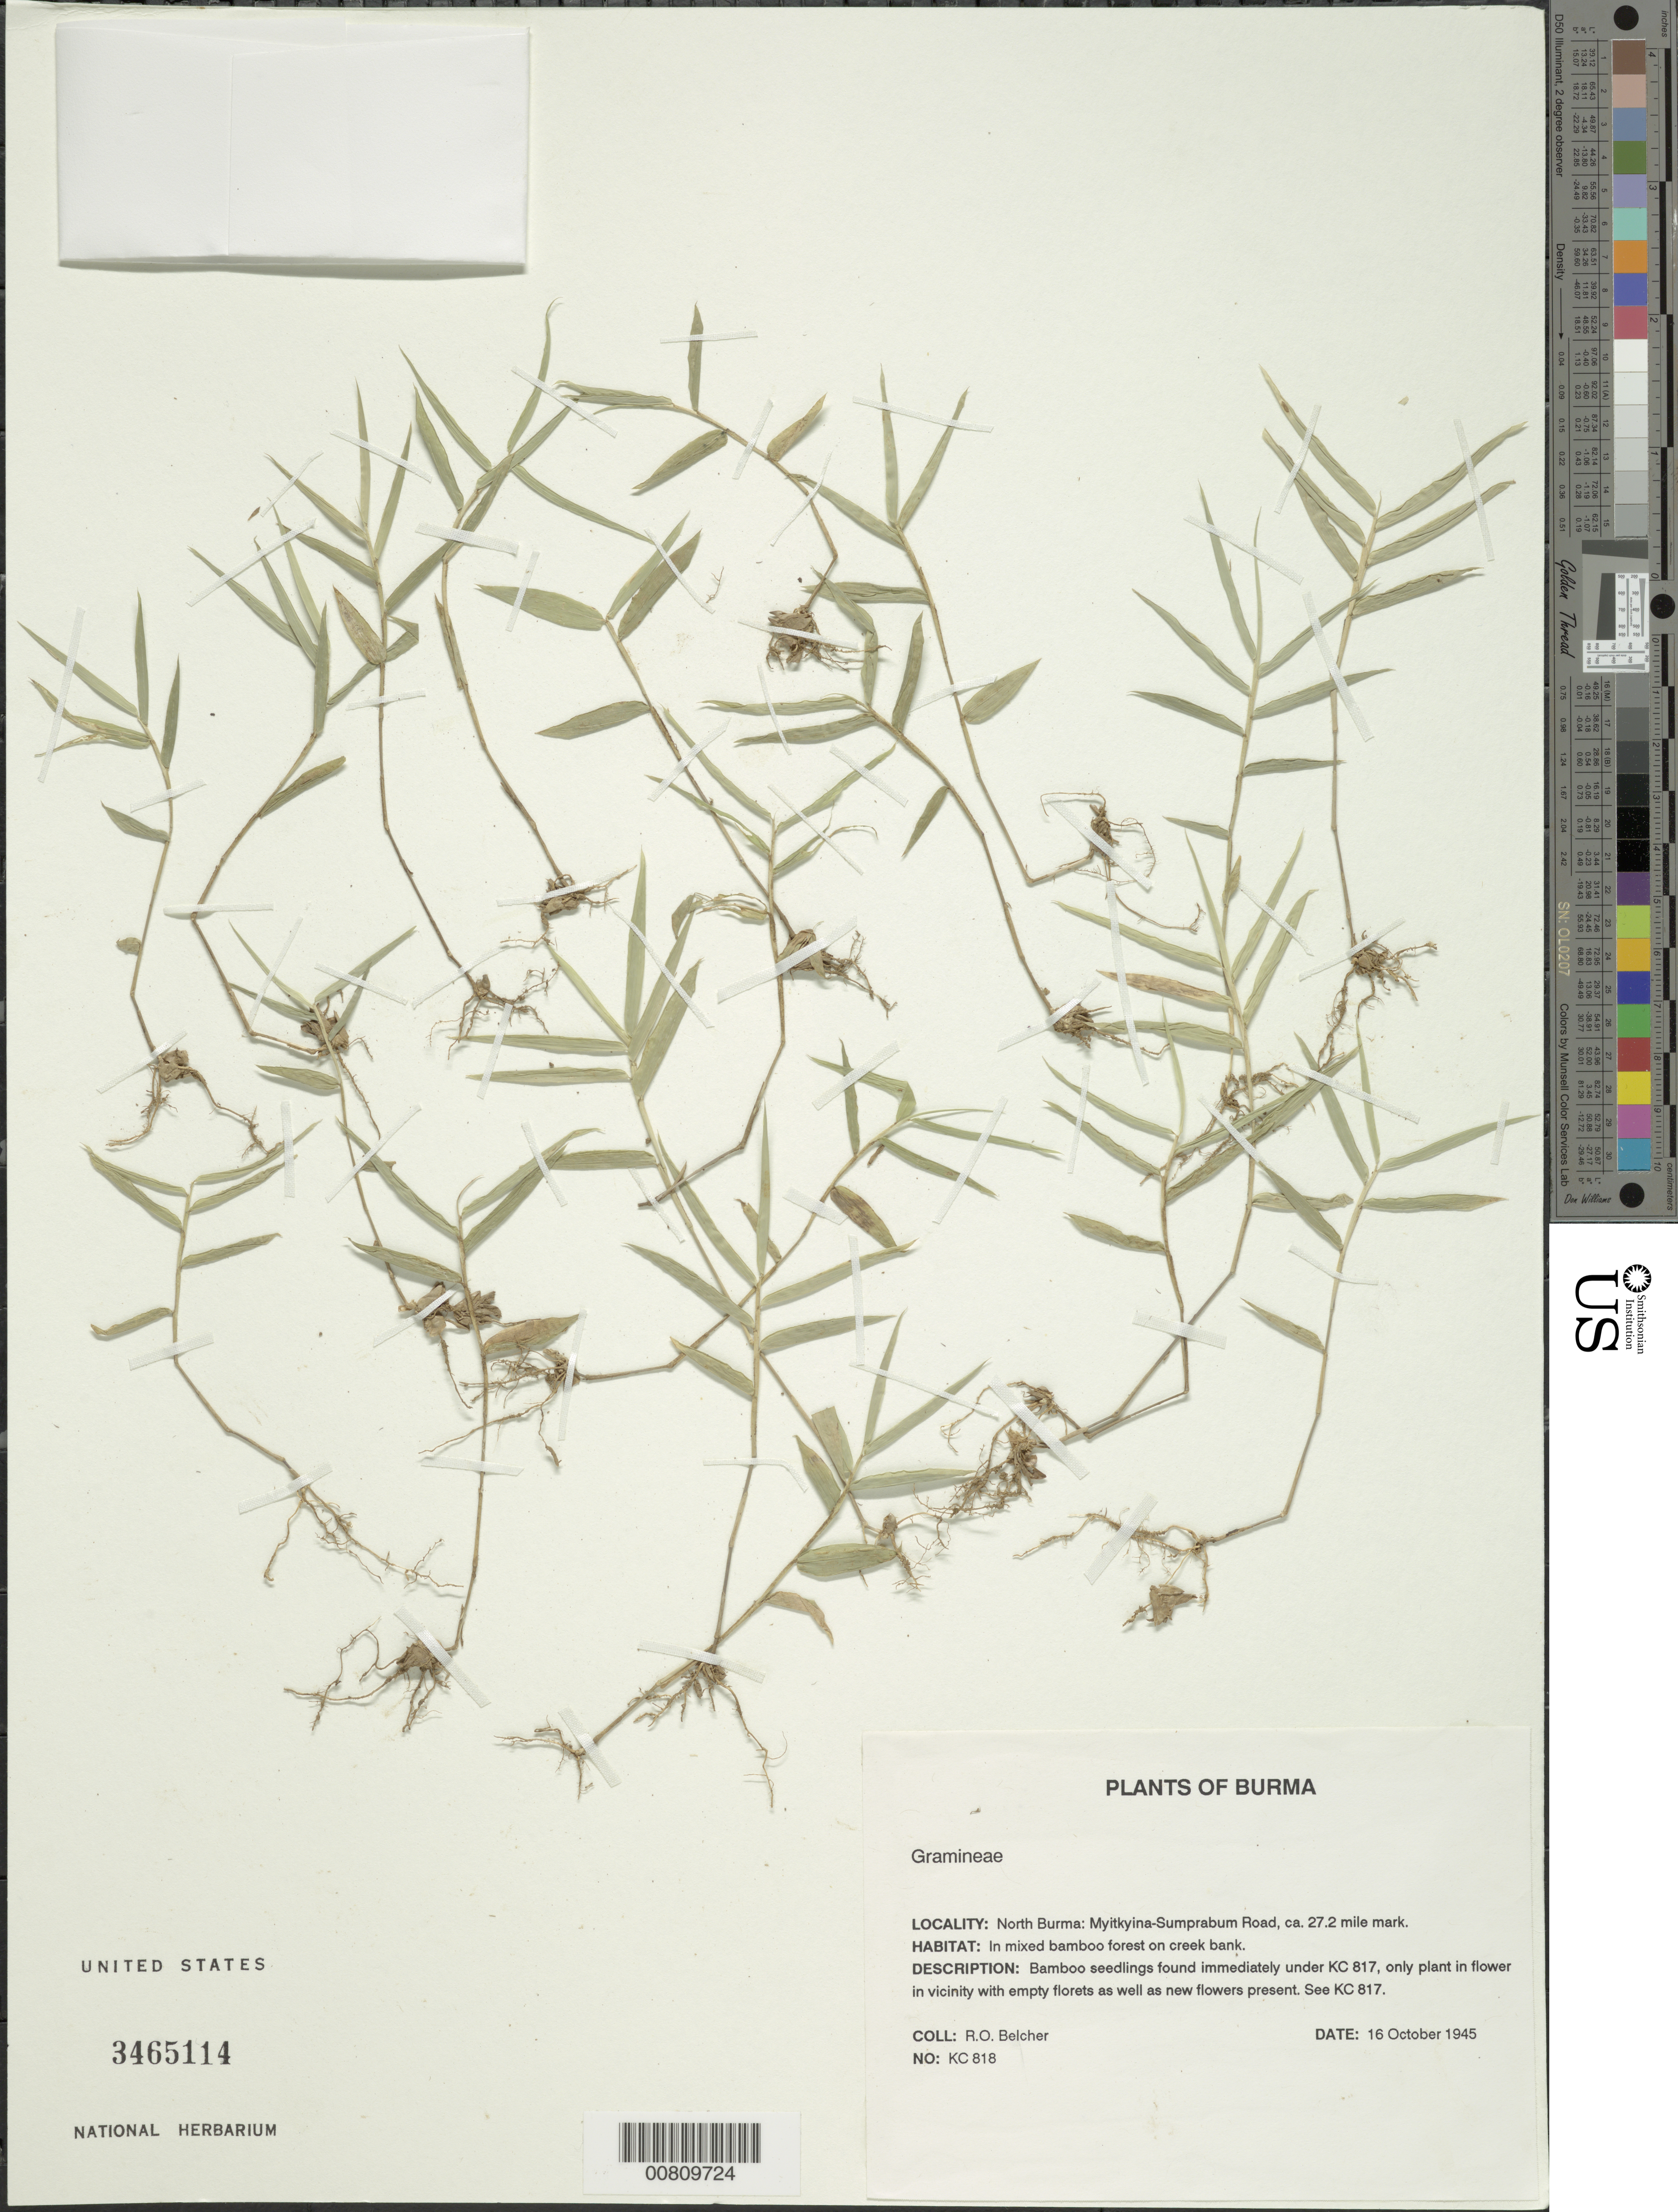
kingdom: Plantae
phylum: Tracheophyta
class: Liliopsida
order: Poales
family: Poaceae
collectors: R. Belcher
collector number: KC 818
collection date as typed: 16 Oct 1945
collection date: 1945-10-16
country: Myanmar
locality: North Burma, Myitkyina-Sumprabum Road, 27.2 mile marker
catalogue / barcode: US 3465114